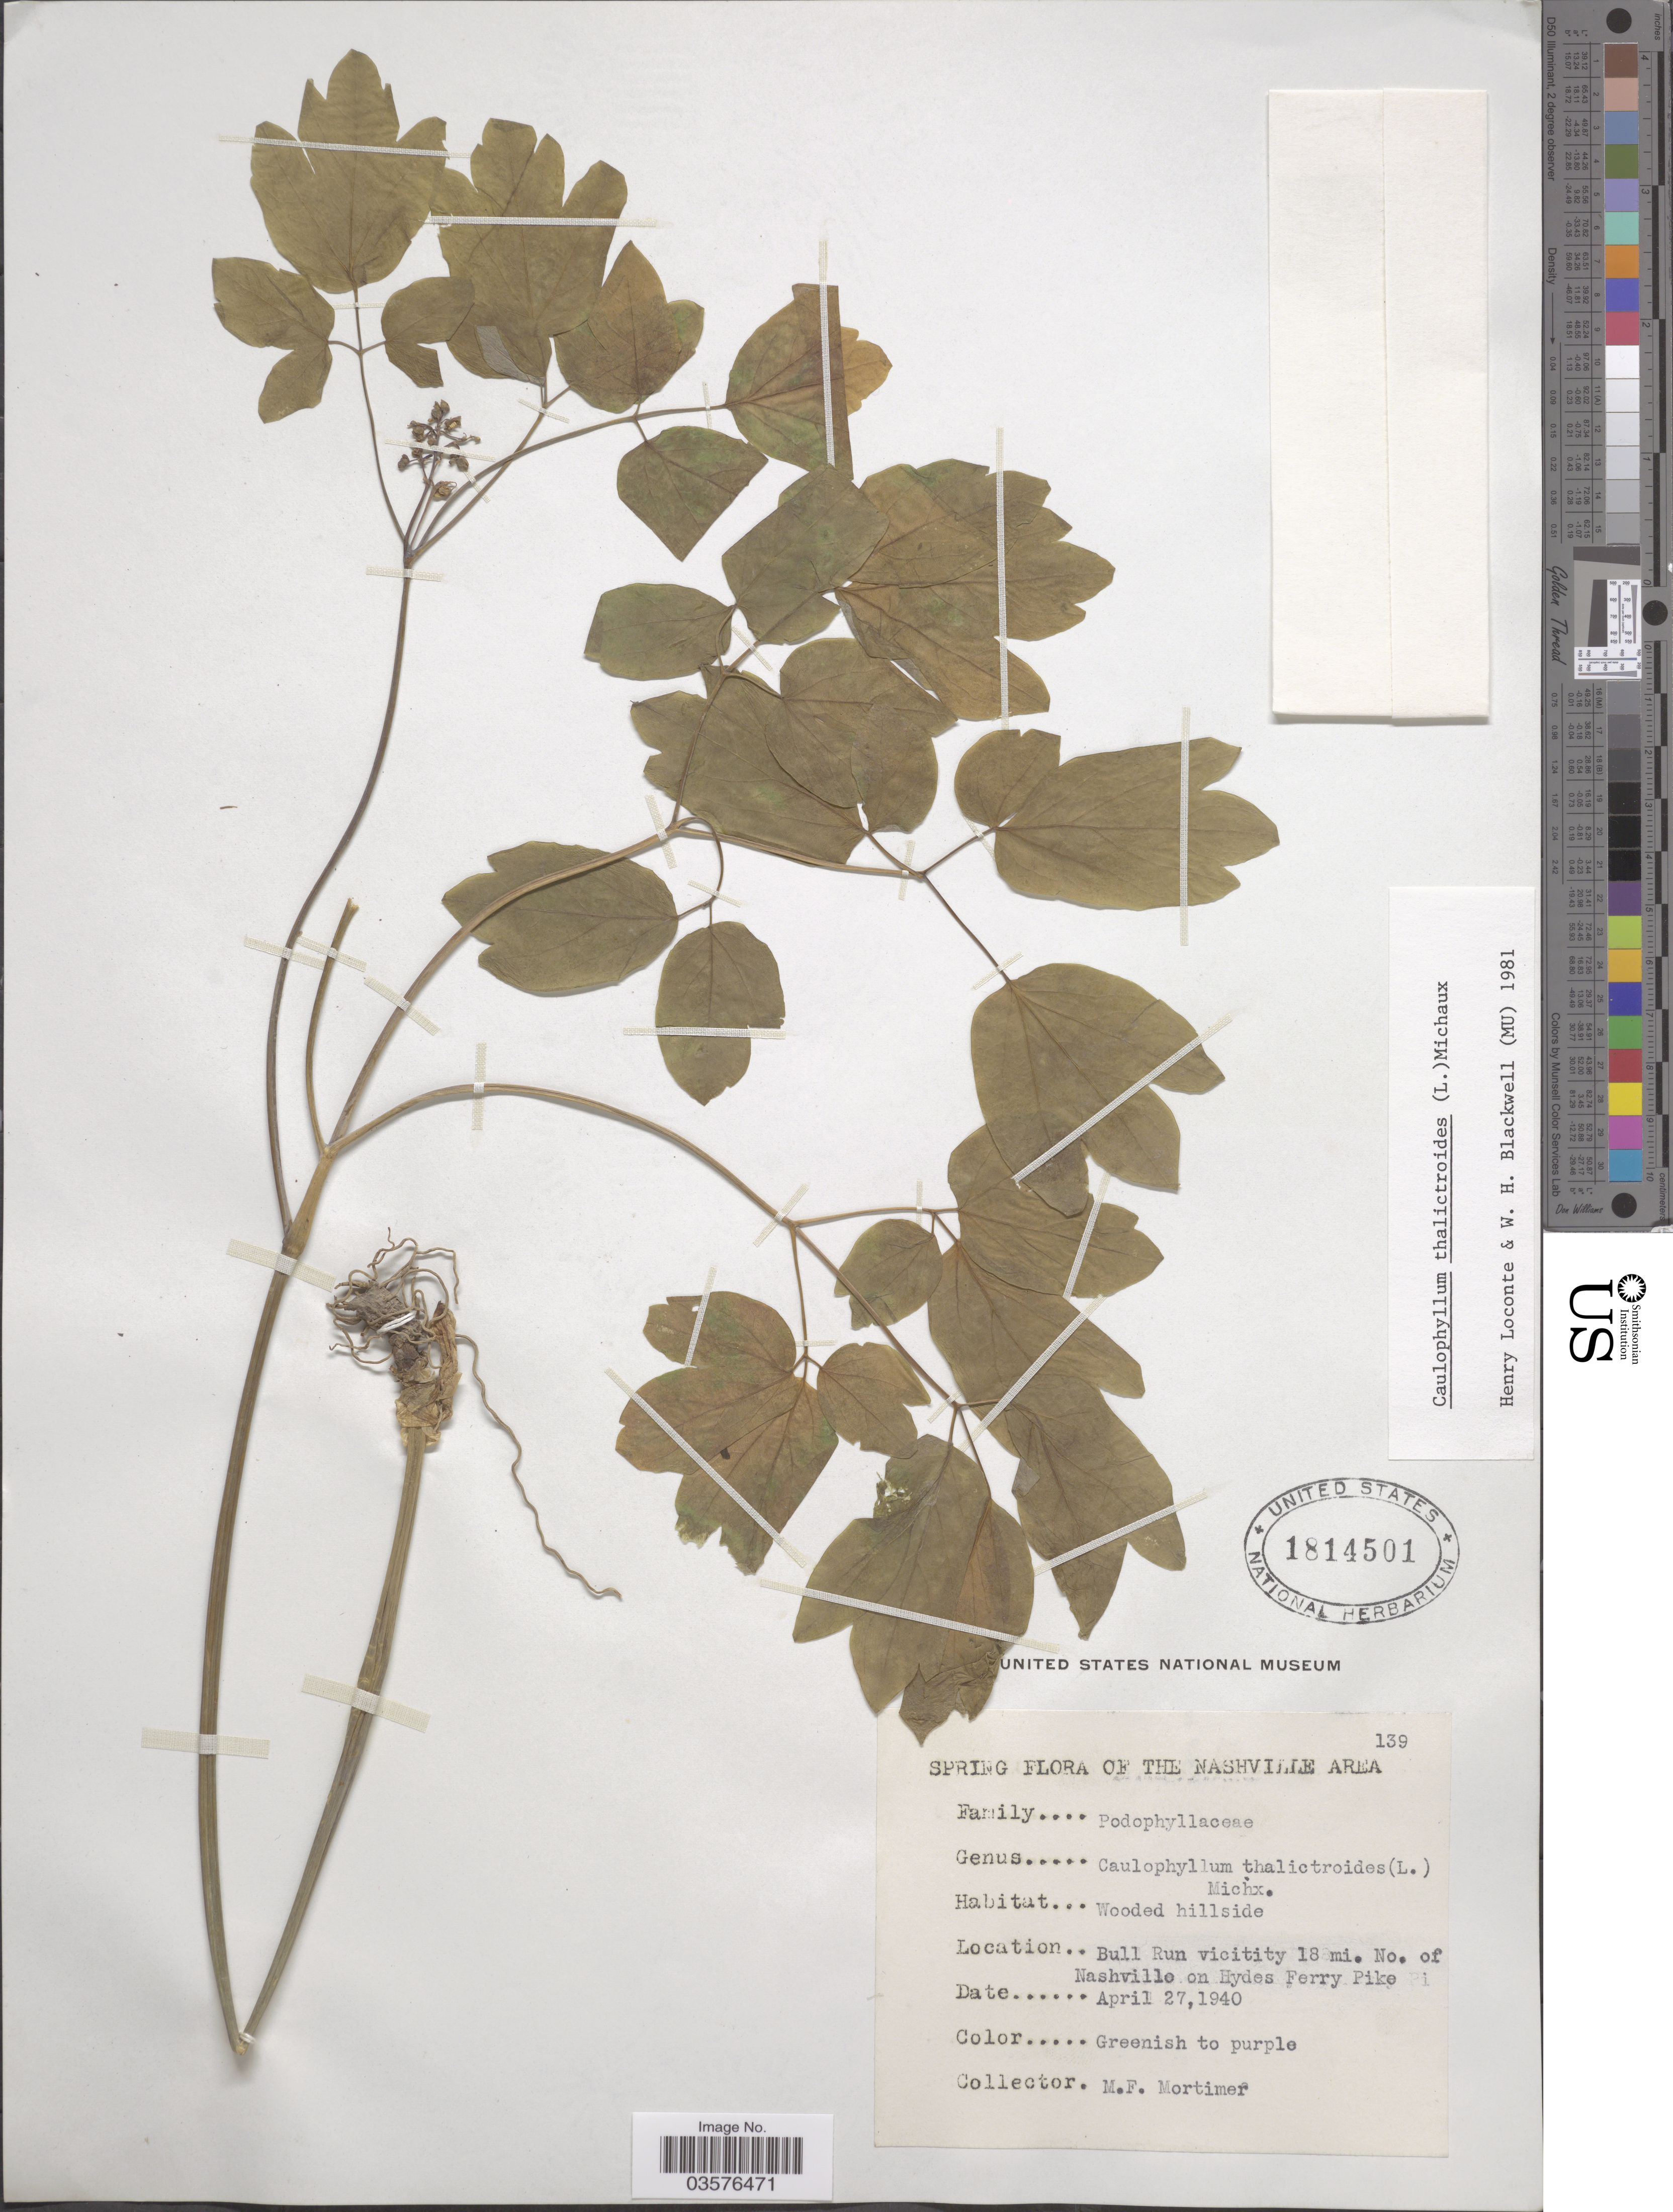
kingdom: Plantae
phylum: Tracheophyta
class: Magnoliopsida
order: Ranunculales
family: Berberidaceae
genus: Caulophyllum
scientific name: Caulophyllum thalictroides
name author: (L.) Michx.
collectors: M. Mortimer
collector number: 139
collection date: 1940-04-27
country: United States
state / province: Tennessee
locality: The Nashville Area. Bull Run vicitity 18 mi. No. of Nashville on Hydes Ferry Pike.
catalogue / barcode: US 1814501